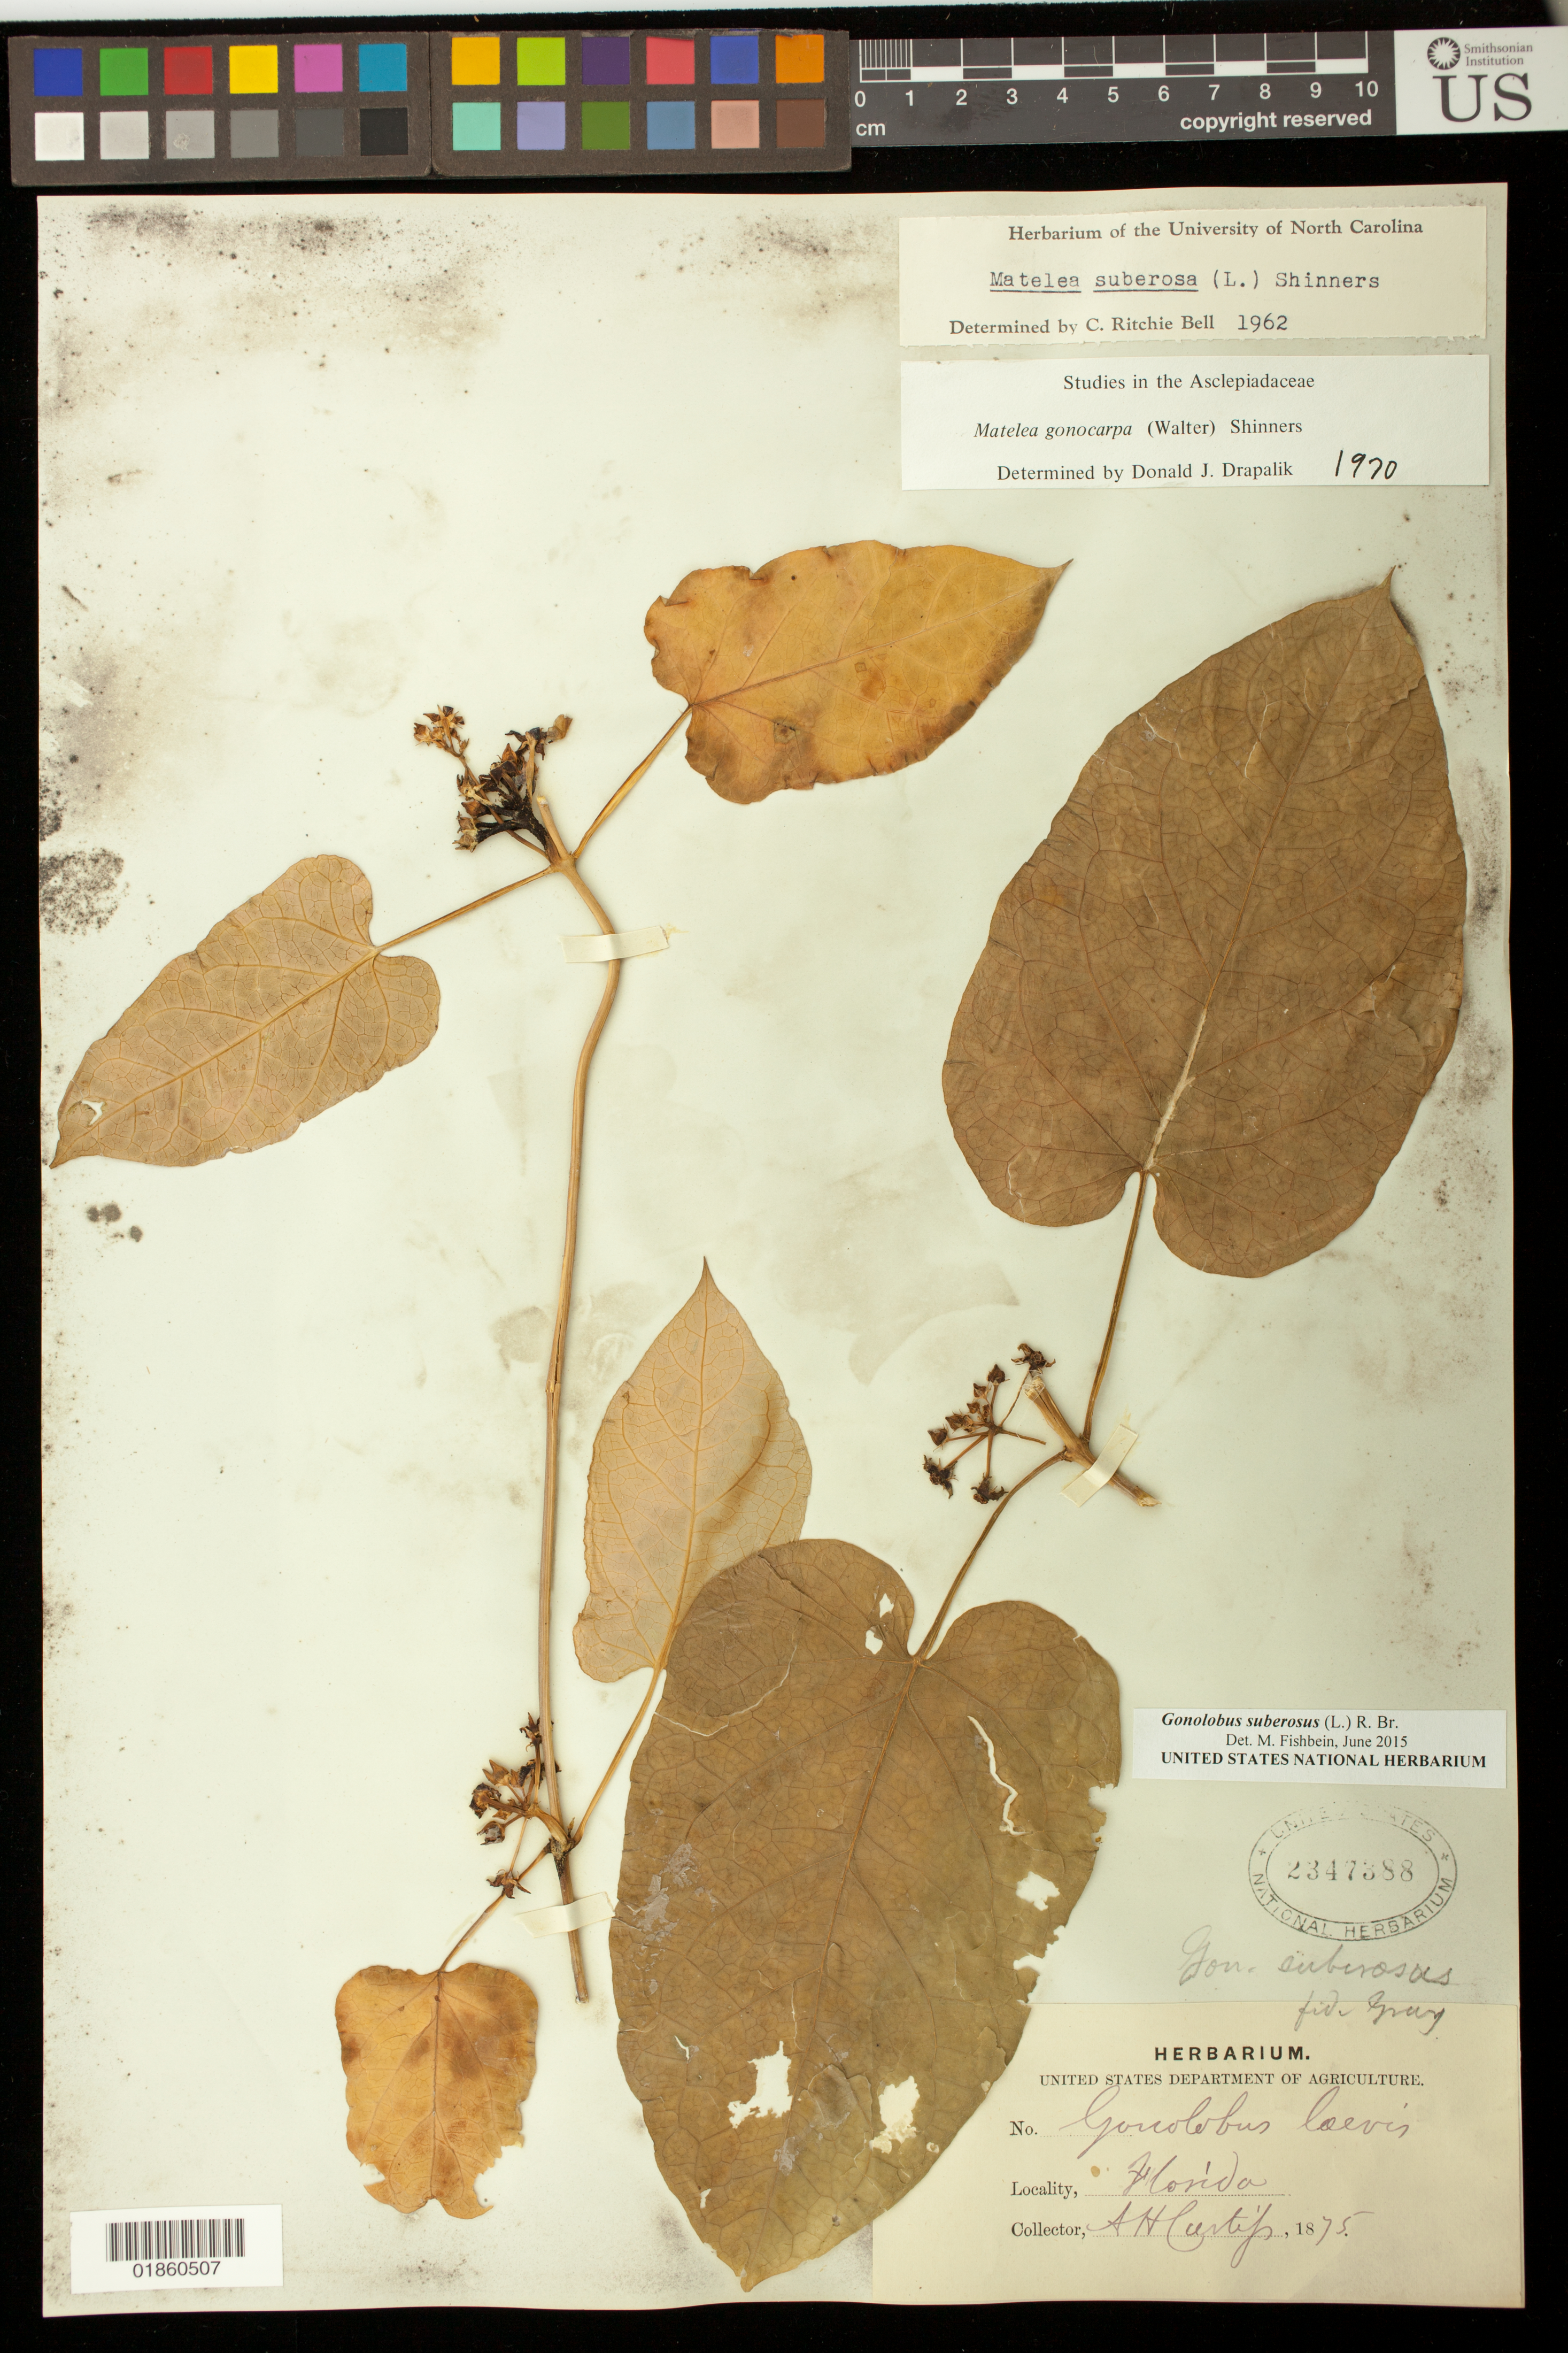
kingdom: Plantae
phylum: Tracheophyta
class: Magnoliopsida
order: Gentianales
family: Apocynaceae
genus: Gonolobus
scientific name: Gonolobus suberosus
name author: (L.) R. Br.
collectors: A. H. Curtiss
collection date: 1875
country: United States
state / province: Florida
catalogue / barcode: US 2347388